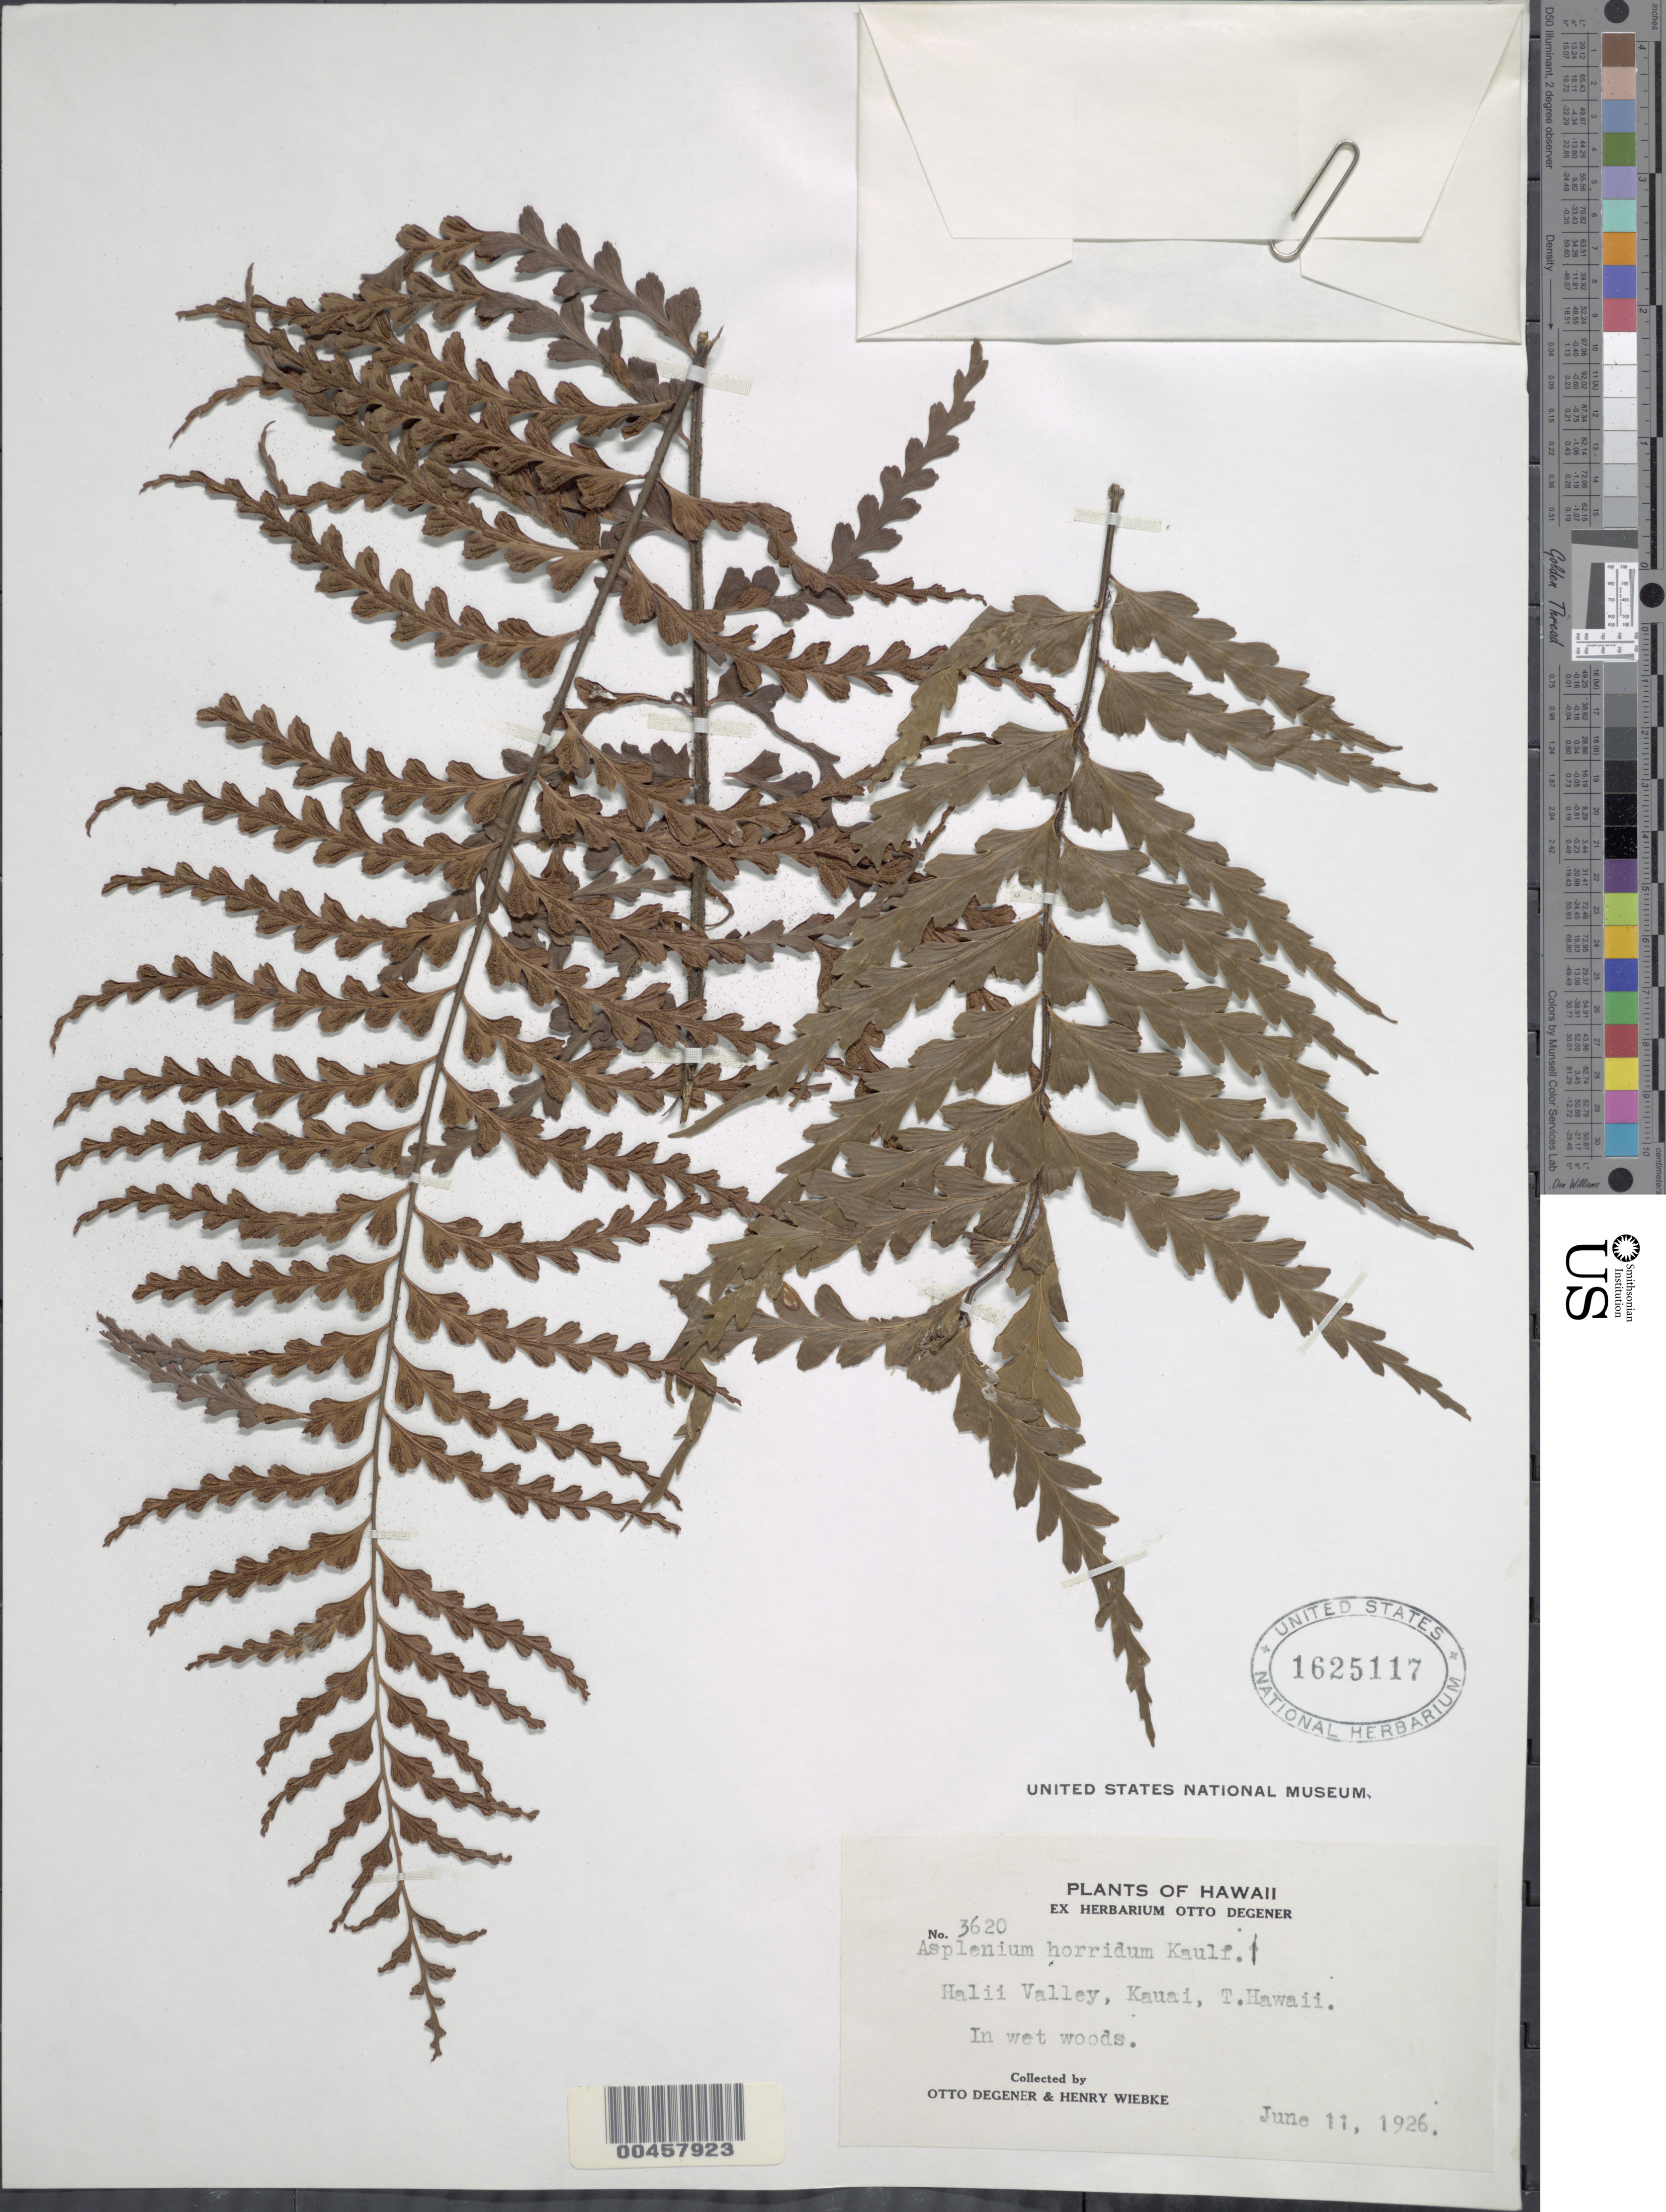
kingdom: Plantae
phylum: Tracheophyta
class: Polypodiopsida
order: Polypodiales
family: Aspleniaceae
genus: Asplenium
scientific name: Asplenium horridum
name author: Kaulf.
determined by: Salgado, A. E.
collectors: O. Degener & H. Wiebke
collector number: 3620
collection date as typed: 11 Jun 1926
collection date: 1926-06-11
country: United States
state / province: Hawaii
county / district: Kauai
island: Kaua'i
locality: Halii Valley, Kauai, T. Hawaii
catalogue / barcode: US 1625117